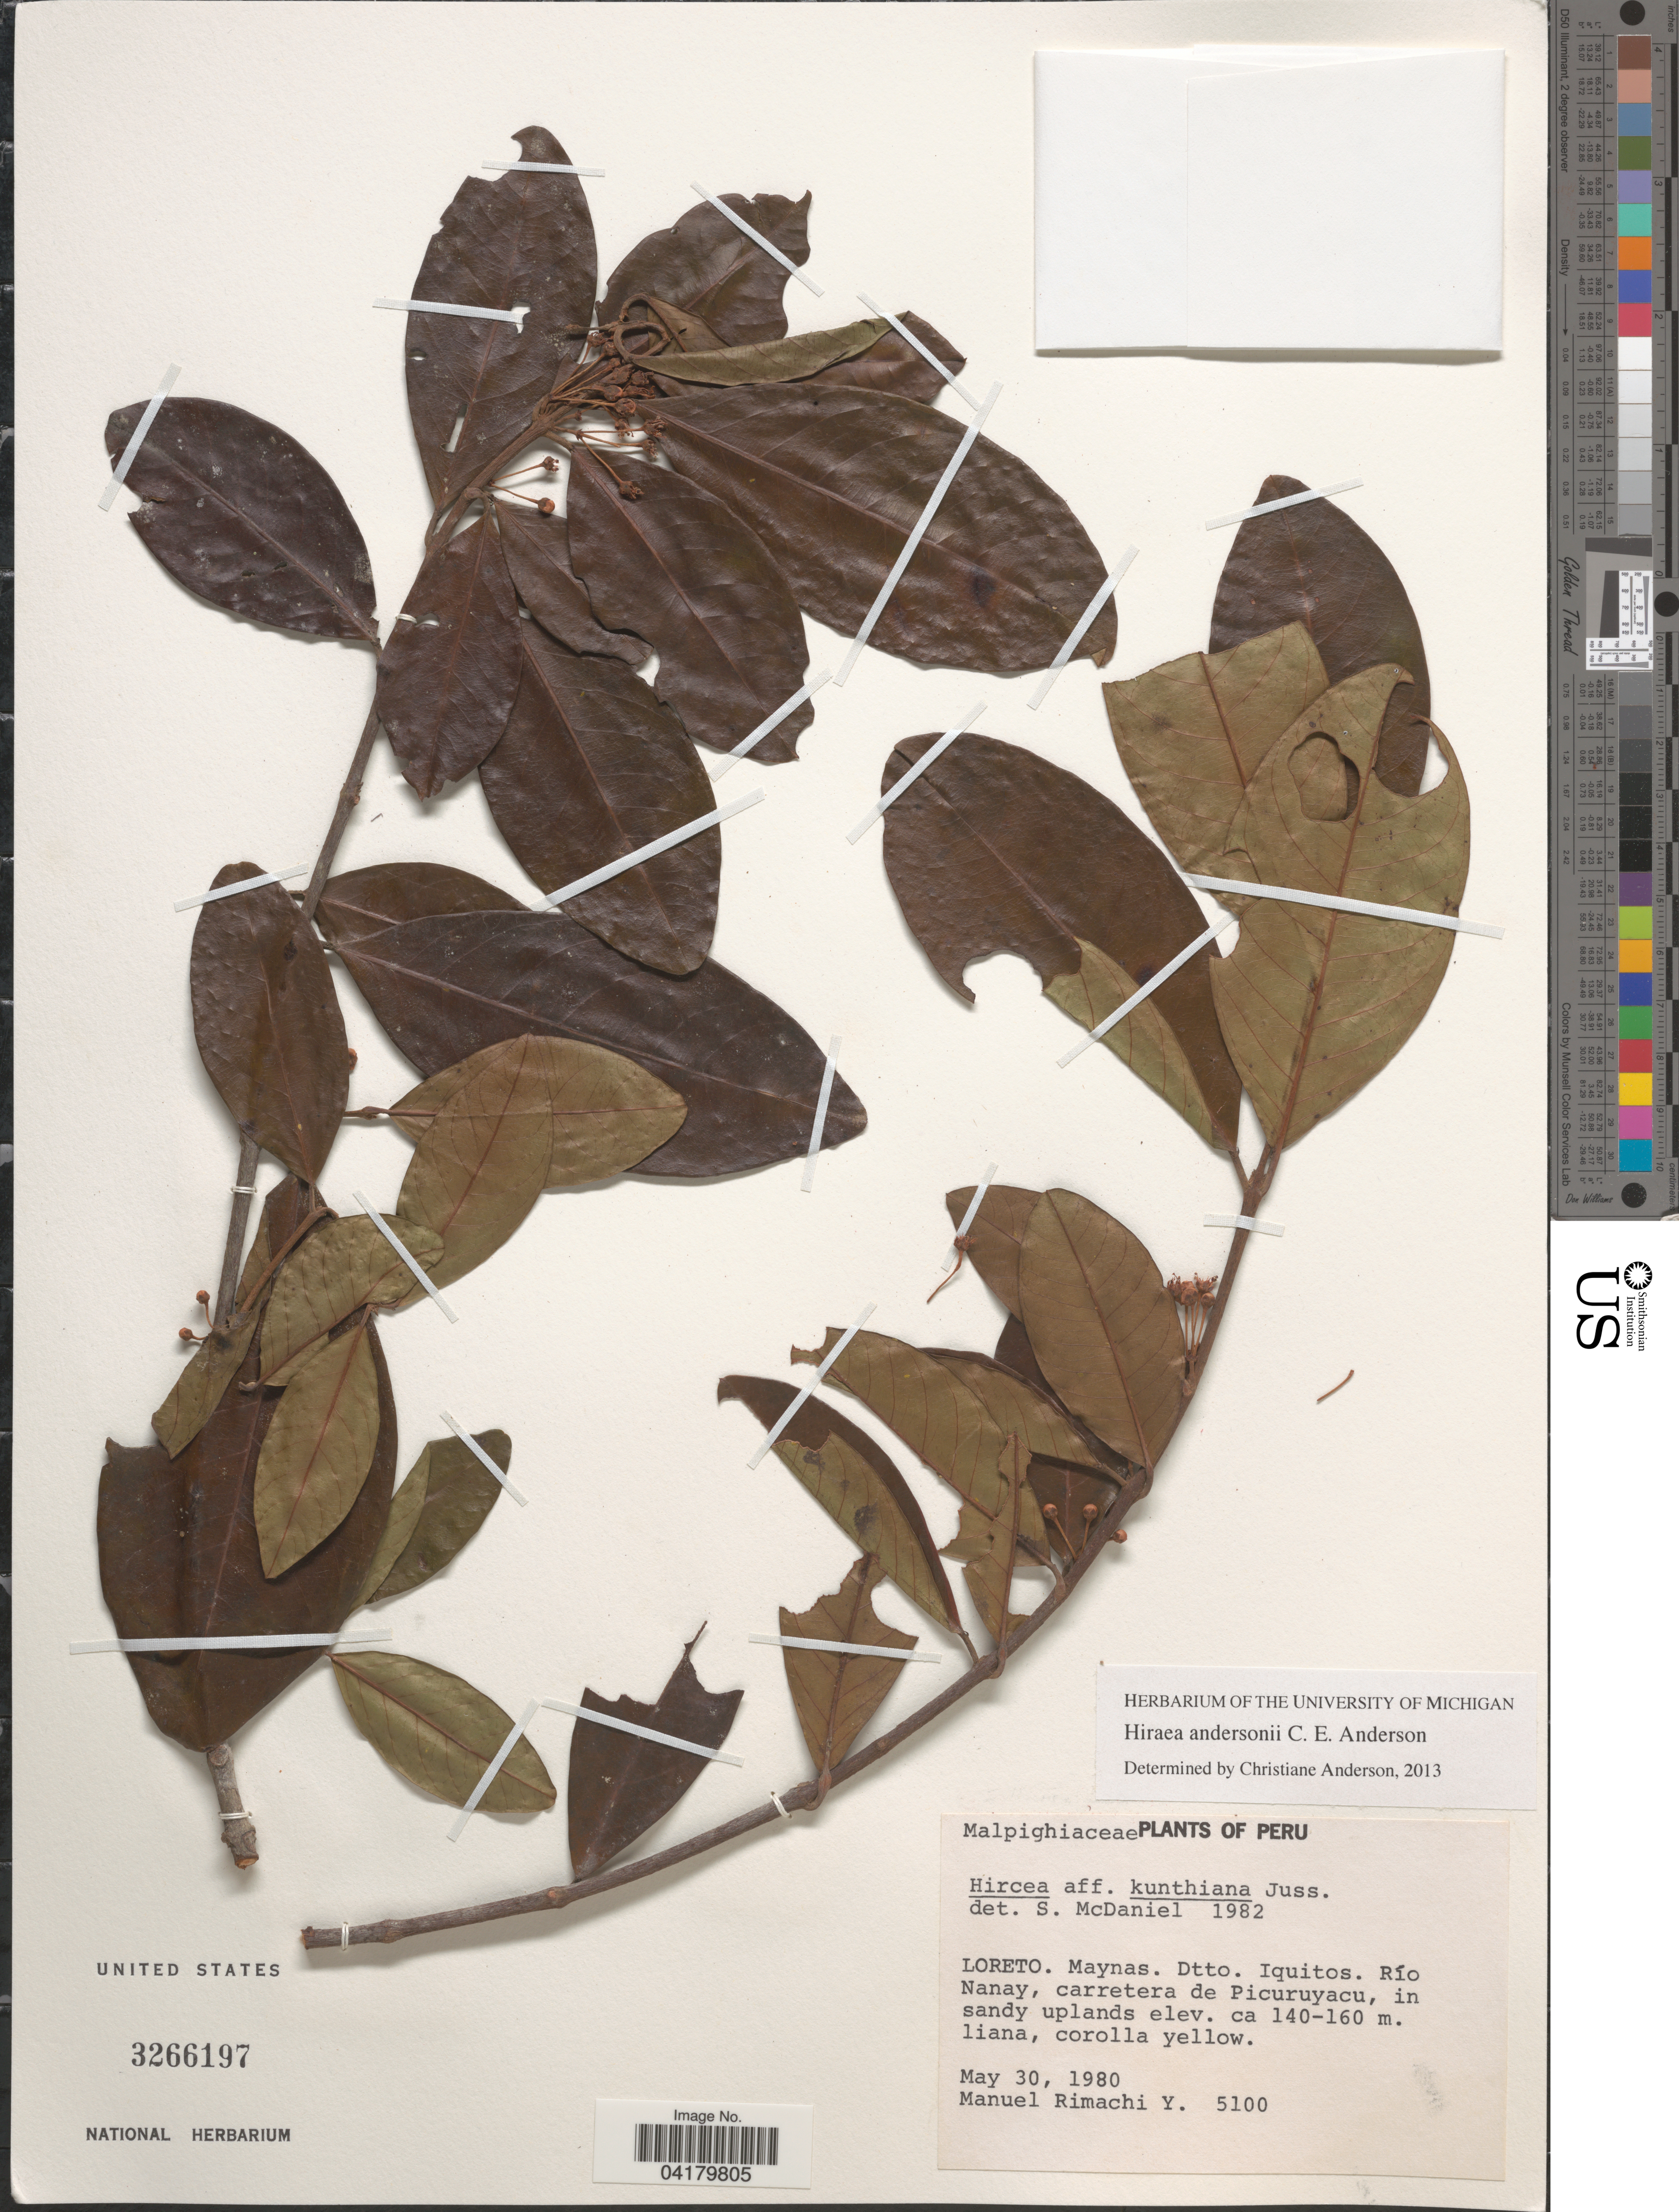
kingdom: Plantae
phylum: Tracheophyta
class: Magnoliopsida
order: Malpighiales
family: Malpighiaceae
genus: Hiraea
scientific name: Hiraea andersonii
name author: C.E. Anderson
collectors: M. Rimachi Y.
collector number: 5100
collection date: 1980-05-30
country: Peru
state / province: Loreto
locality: Maynas. Dtto. Iquitos. Río Nanay, carretera de Picuruyacu.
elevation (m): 140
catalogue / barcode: US 3266197